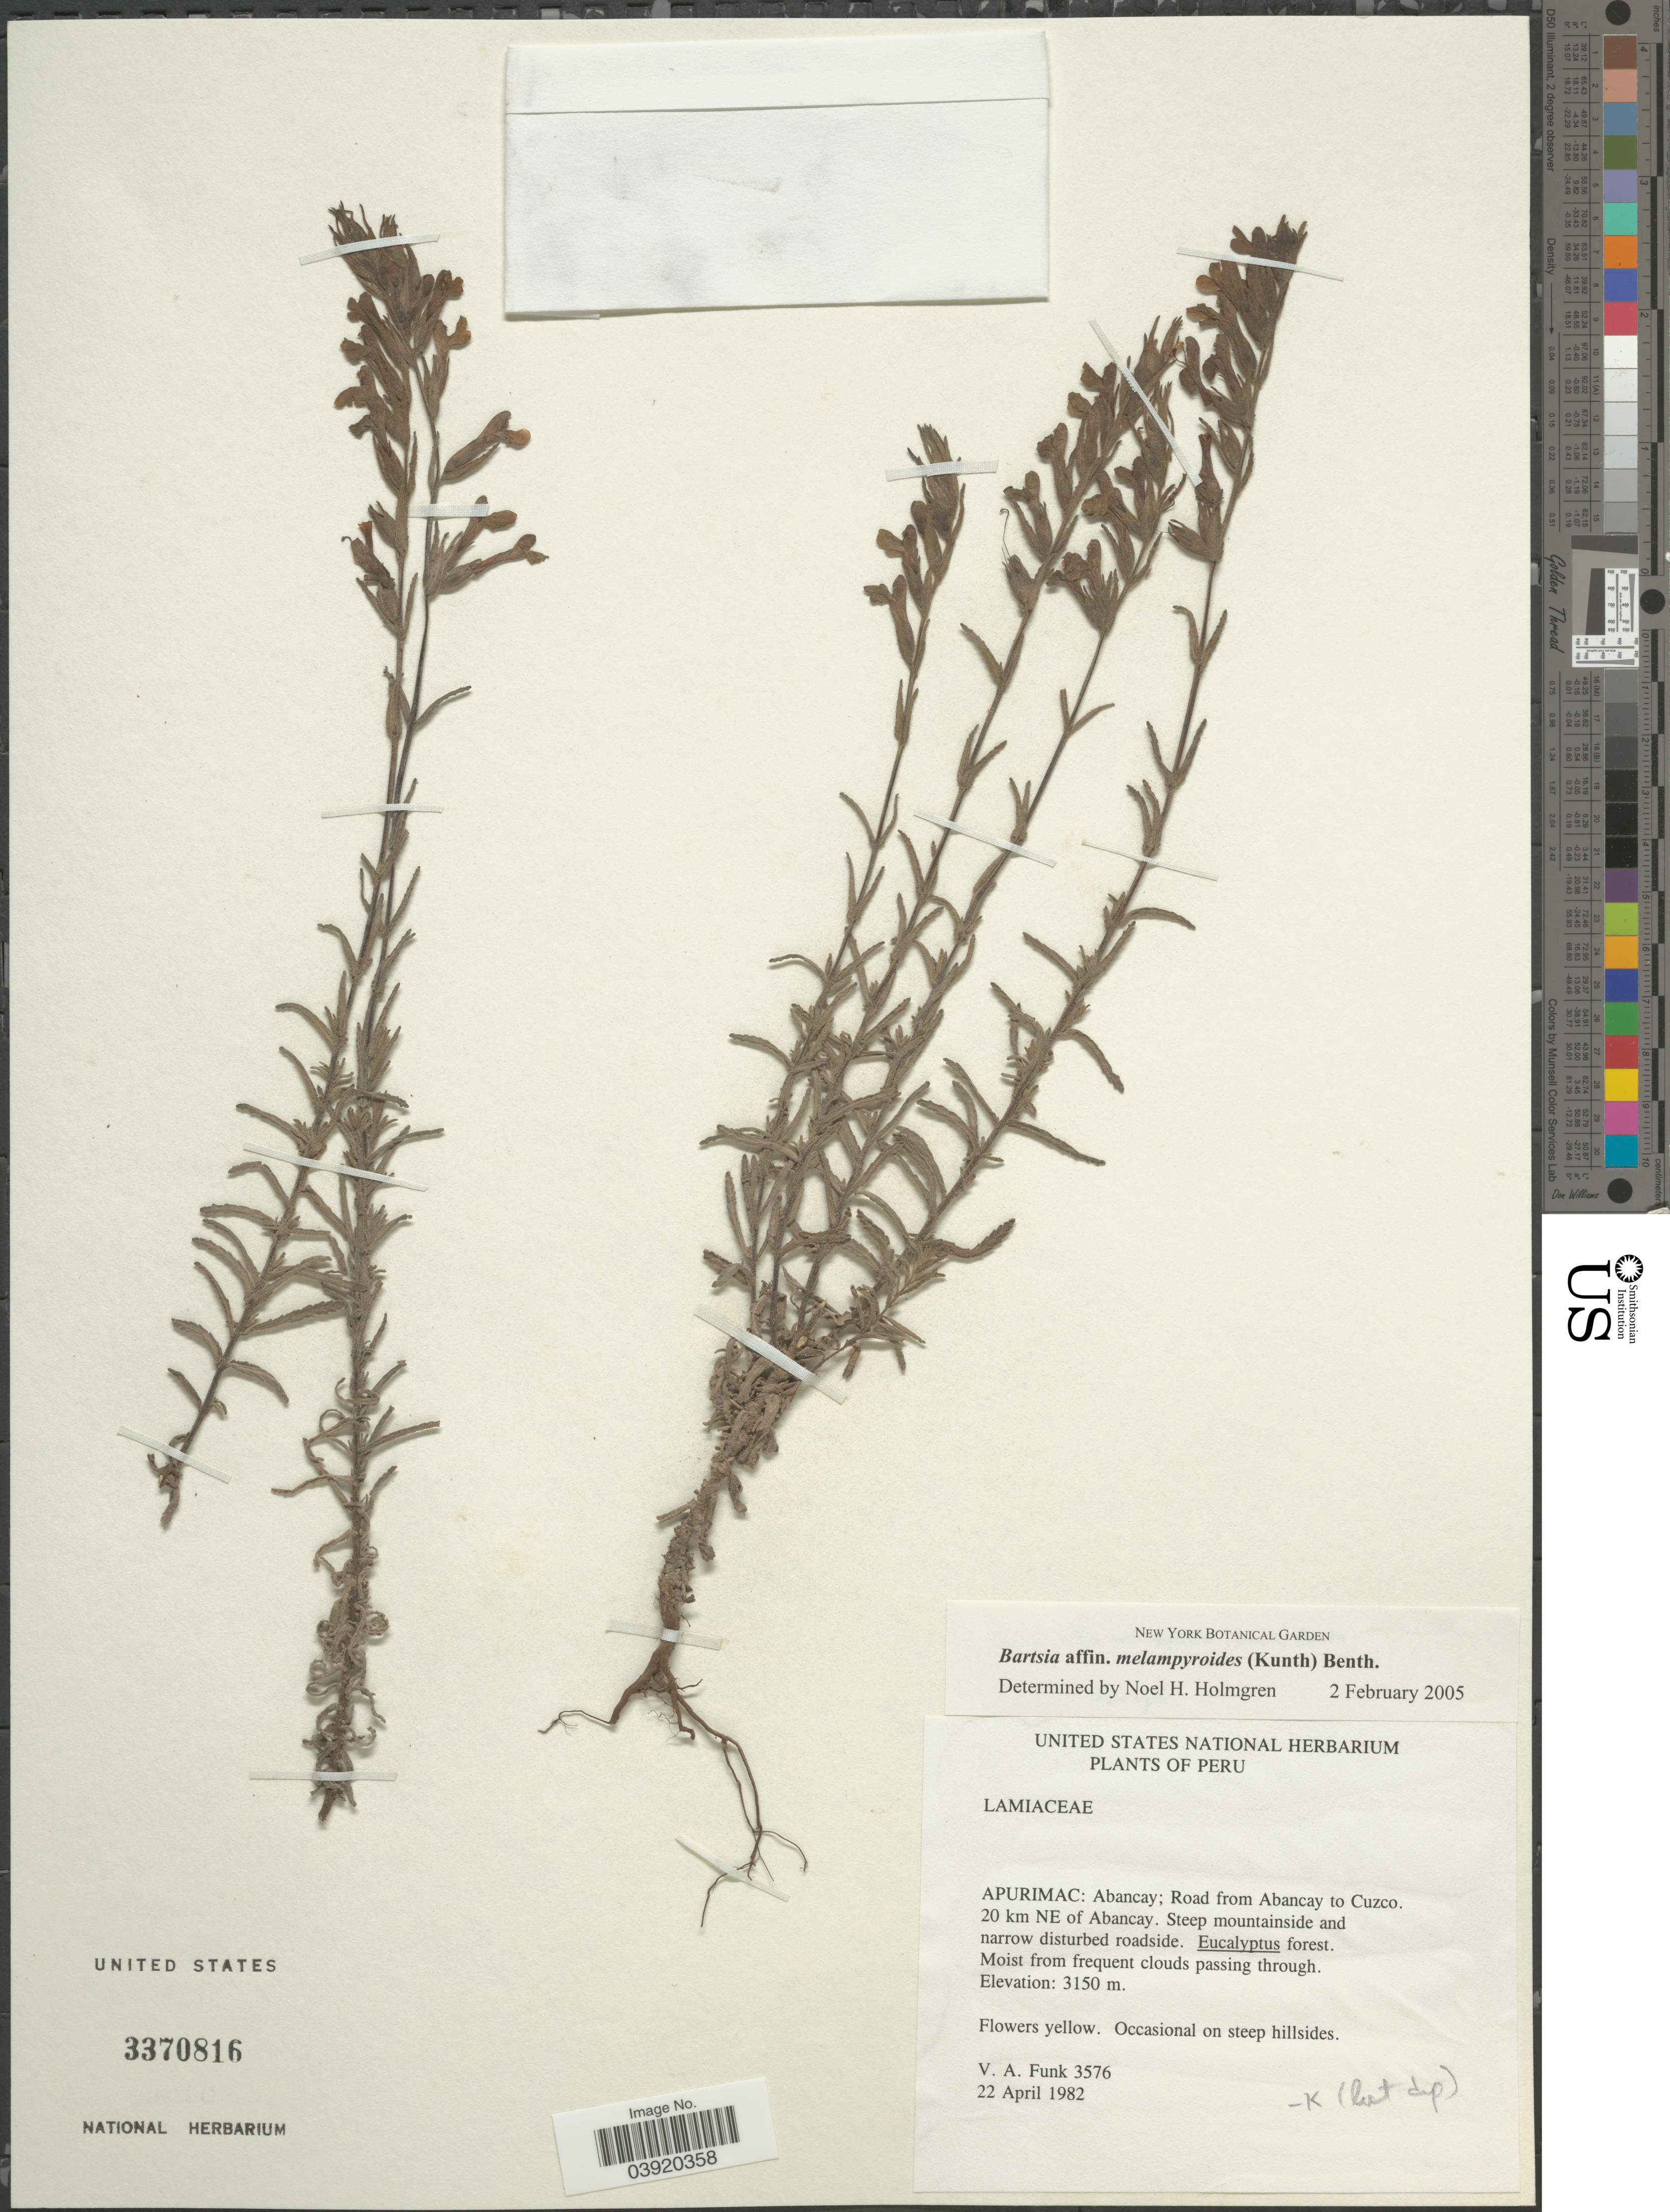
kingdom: Plantae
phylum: Tracheophyta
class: Magnoliopsida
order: Lamiales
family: Orobanchaceae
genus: Bartsia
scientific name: Bartsia melampyroides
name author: (Kunth) Benth.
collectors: V. Funk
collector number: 3576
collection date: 1982-04-22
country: Peru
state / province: Apurímac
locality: Abancay; Road from Abancay to Cuzco. 20 km NE of Abancay.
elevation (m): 3150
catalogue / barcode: US 3370816